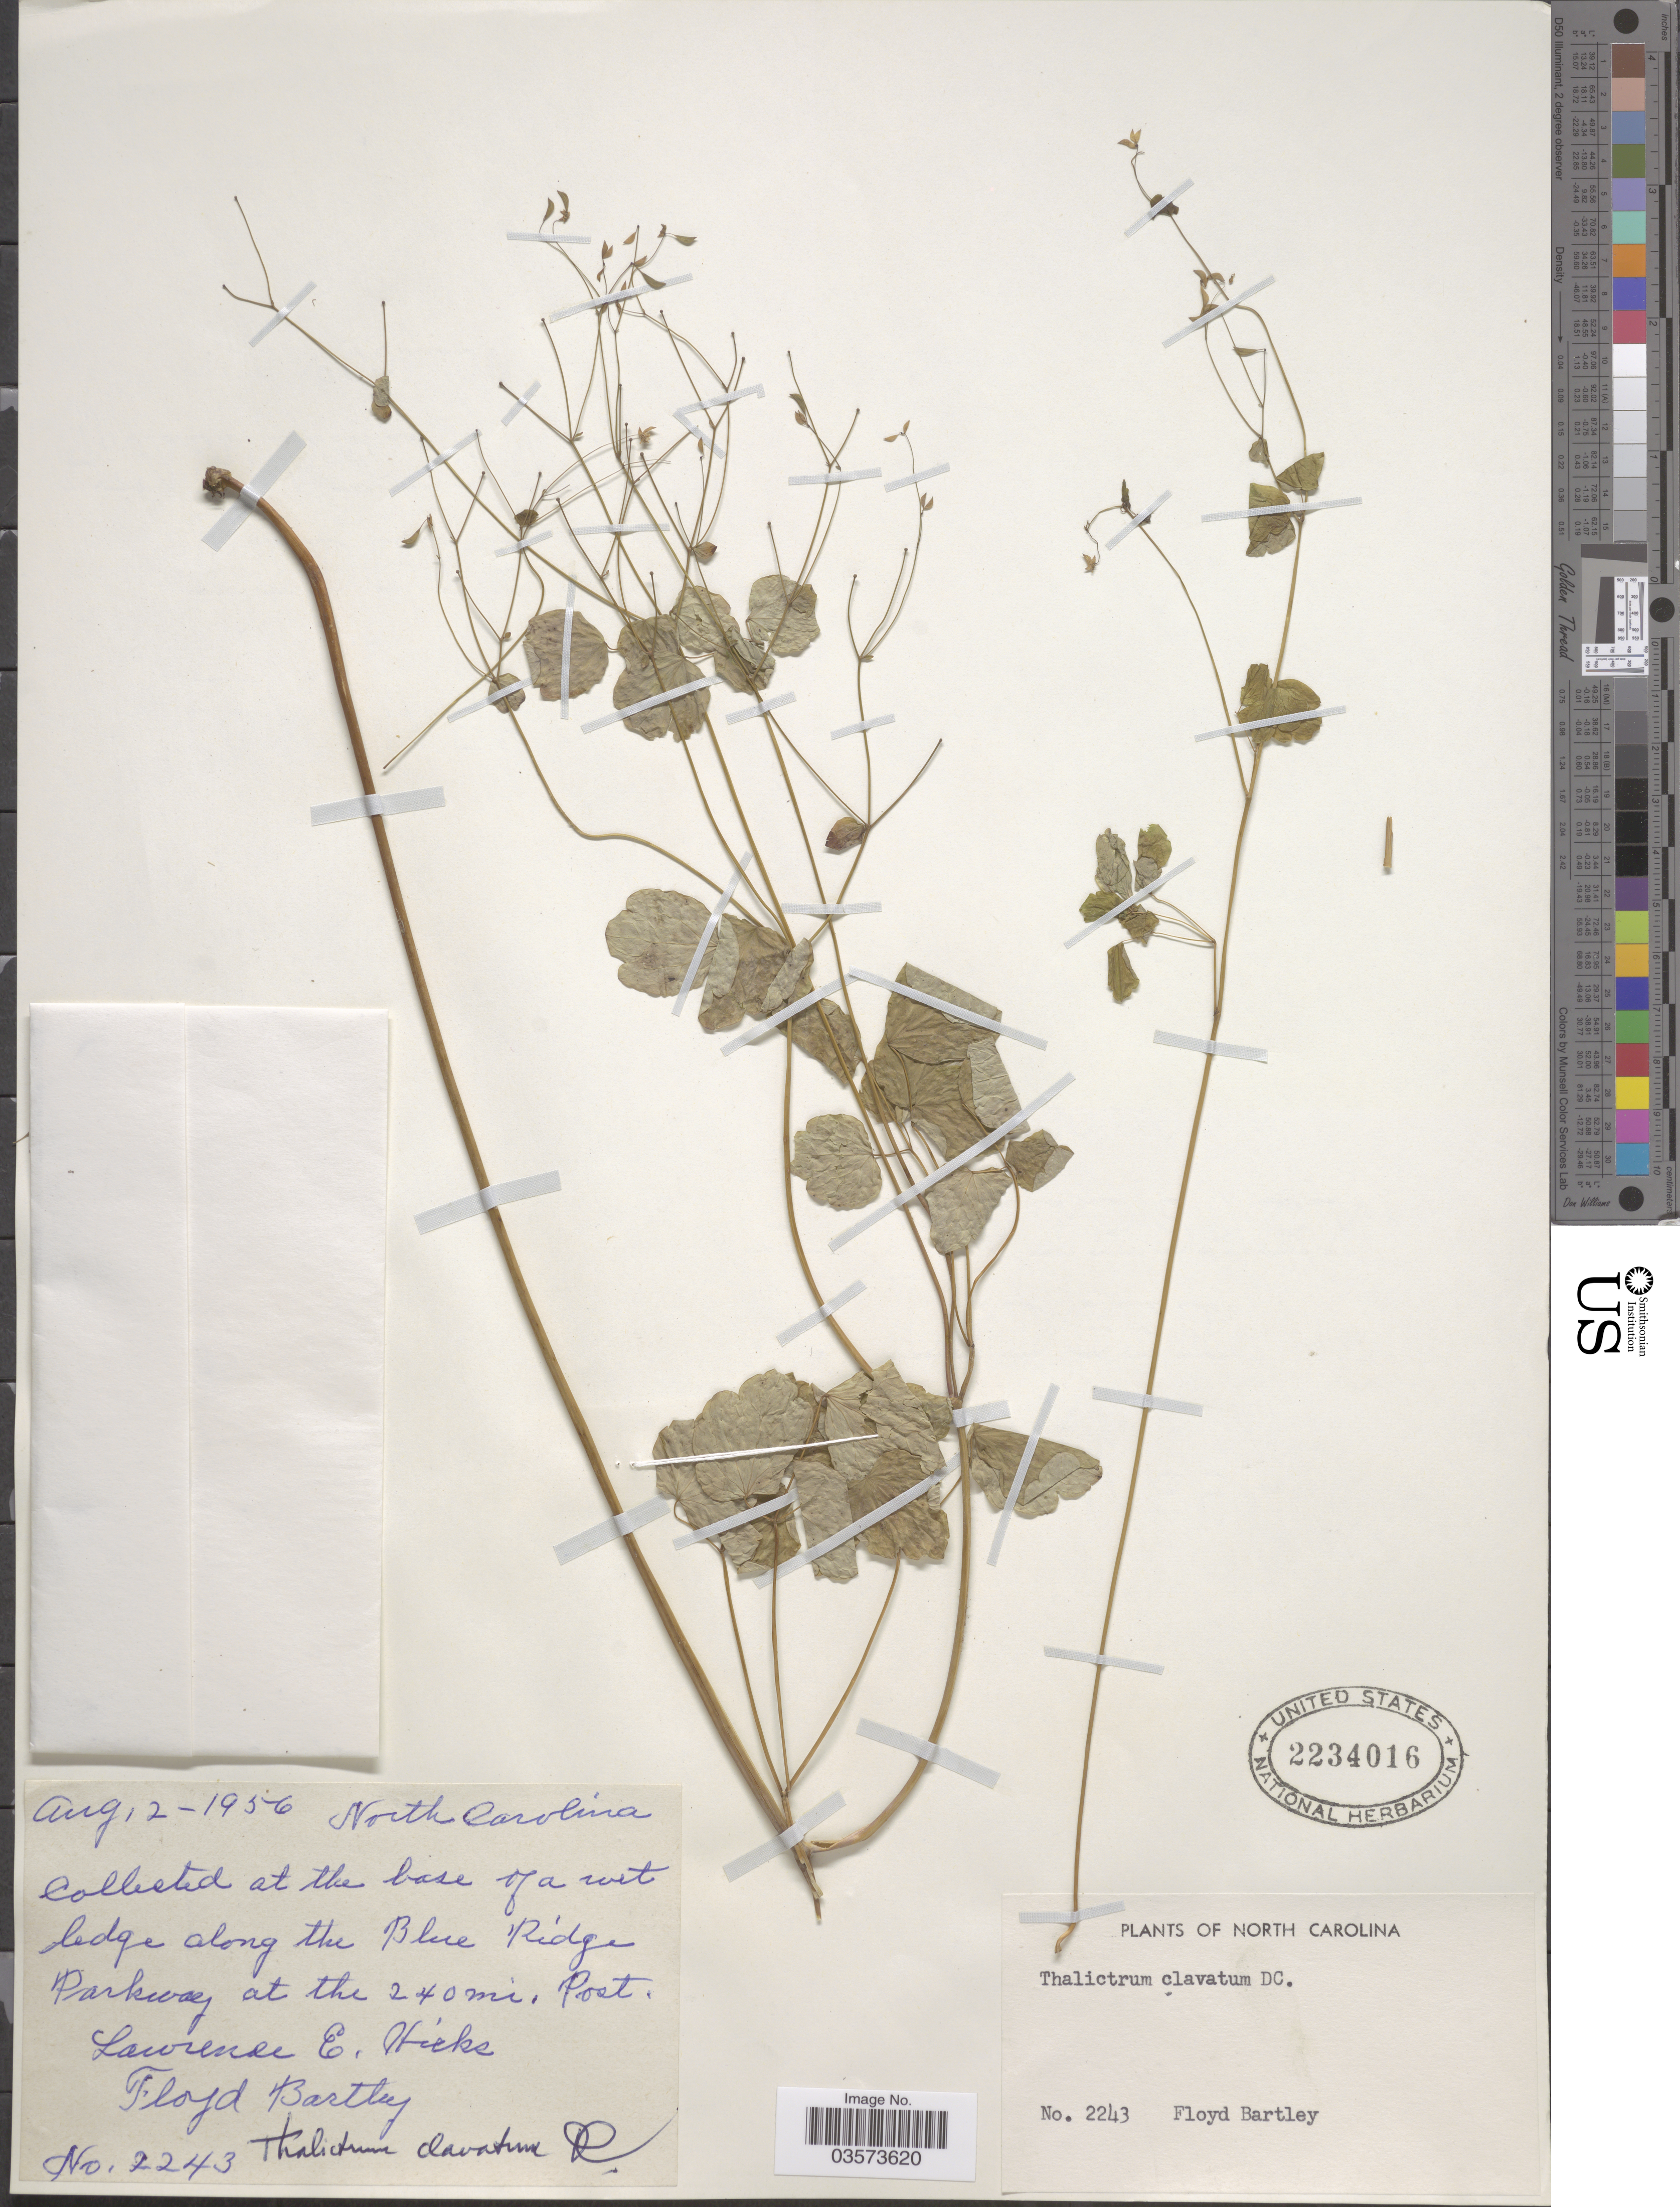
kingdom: Plantae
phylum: Tracheophyta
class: Magnoliopsida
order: Ranunculales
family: Ranunculaceae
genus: Thalictrum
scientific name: Thalictrum clavatum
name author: DC.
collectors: L. E. Hicks & F. Bartley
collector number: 2243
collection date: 1956-08-12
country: United States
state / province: North Carolina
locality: The base of a wet ledge along the Blue Ridge Parkway at the 240 mi. Post.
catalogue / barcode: US 2234016